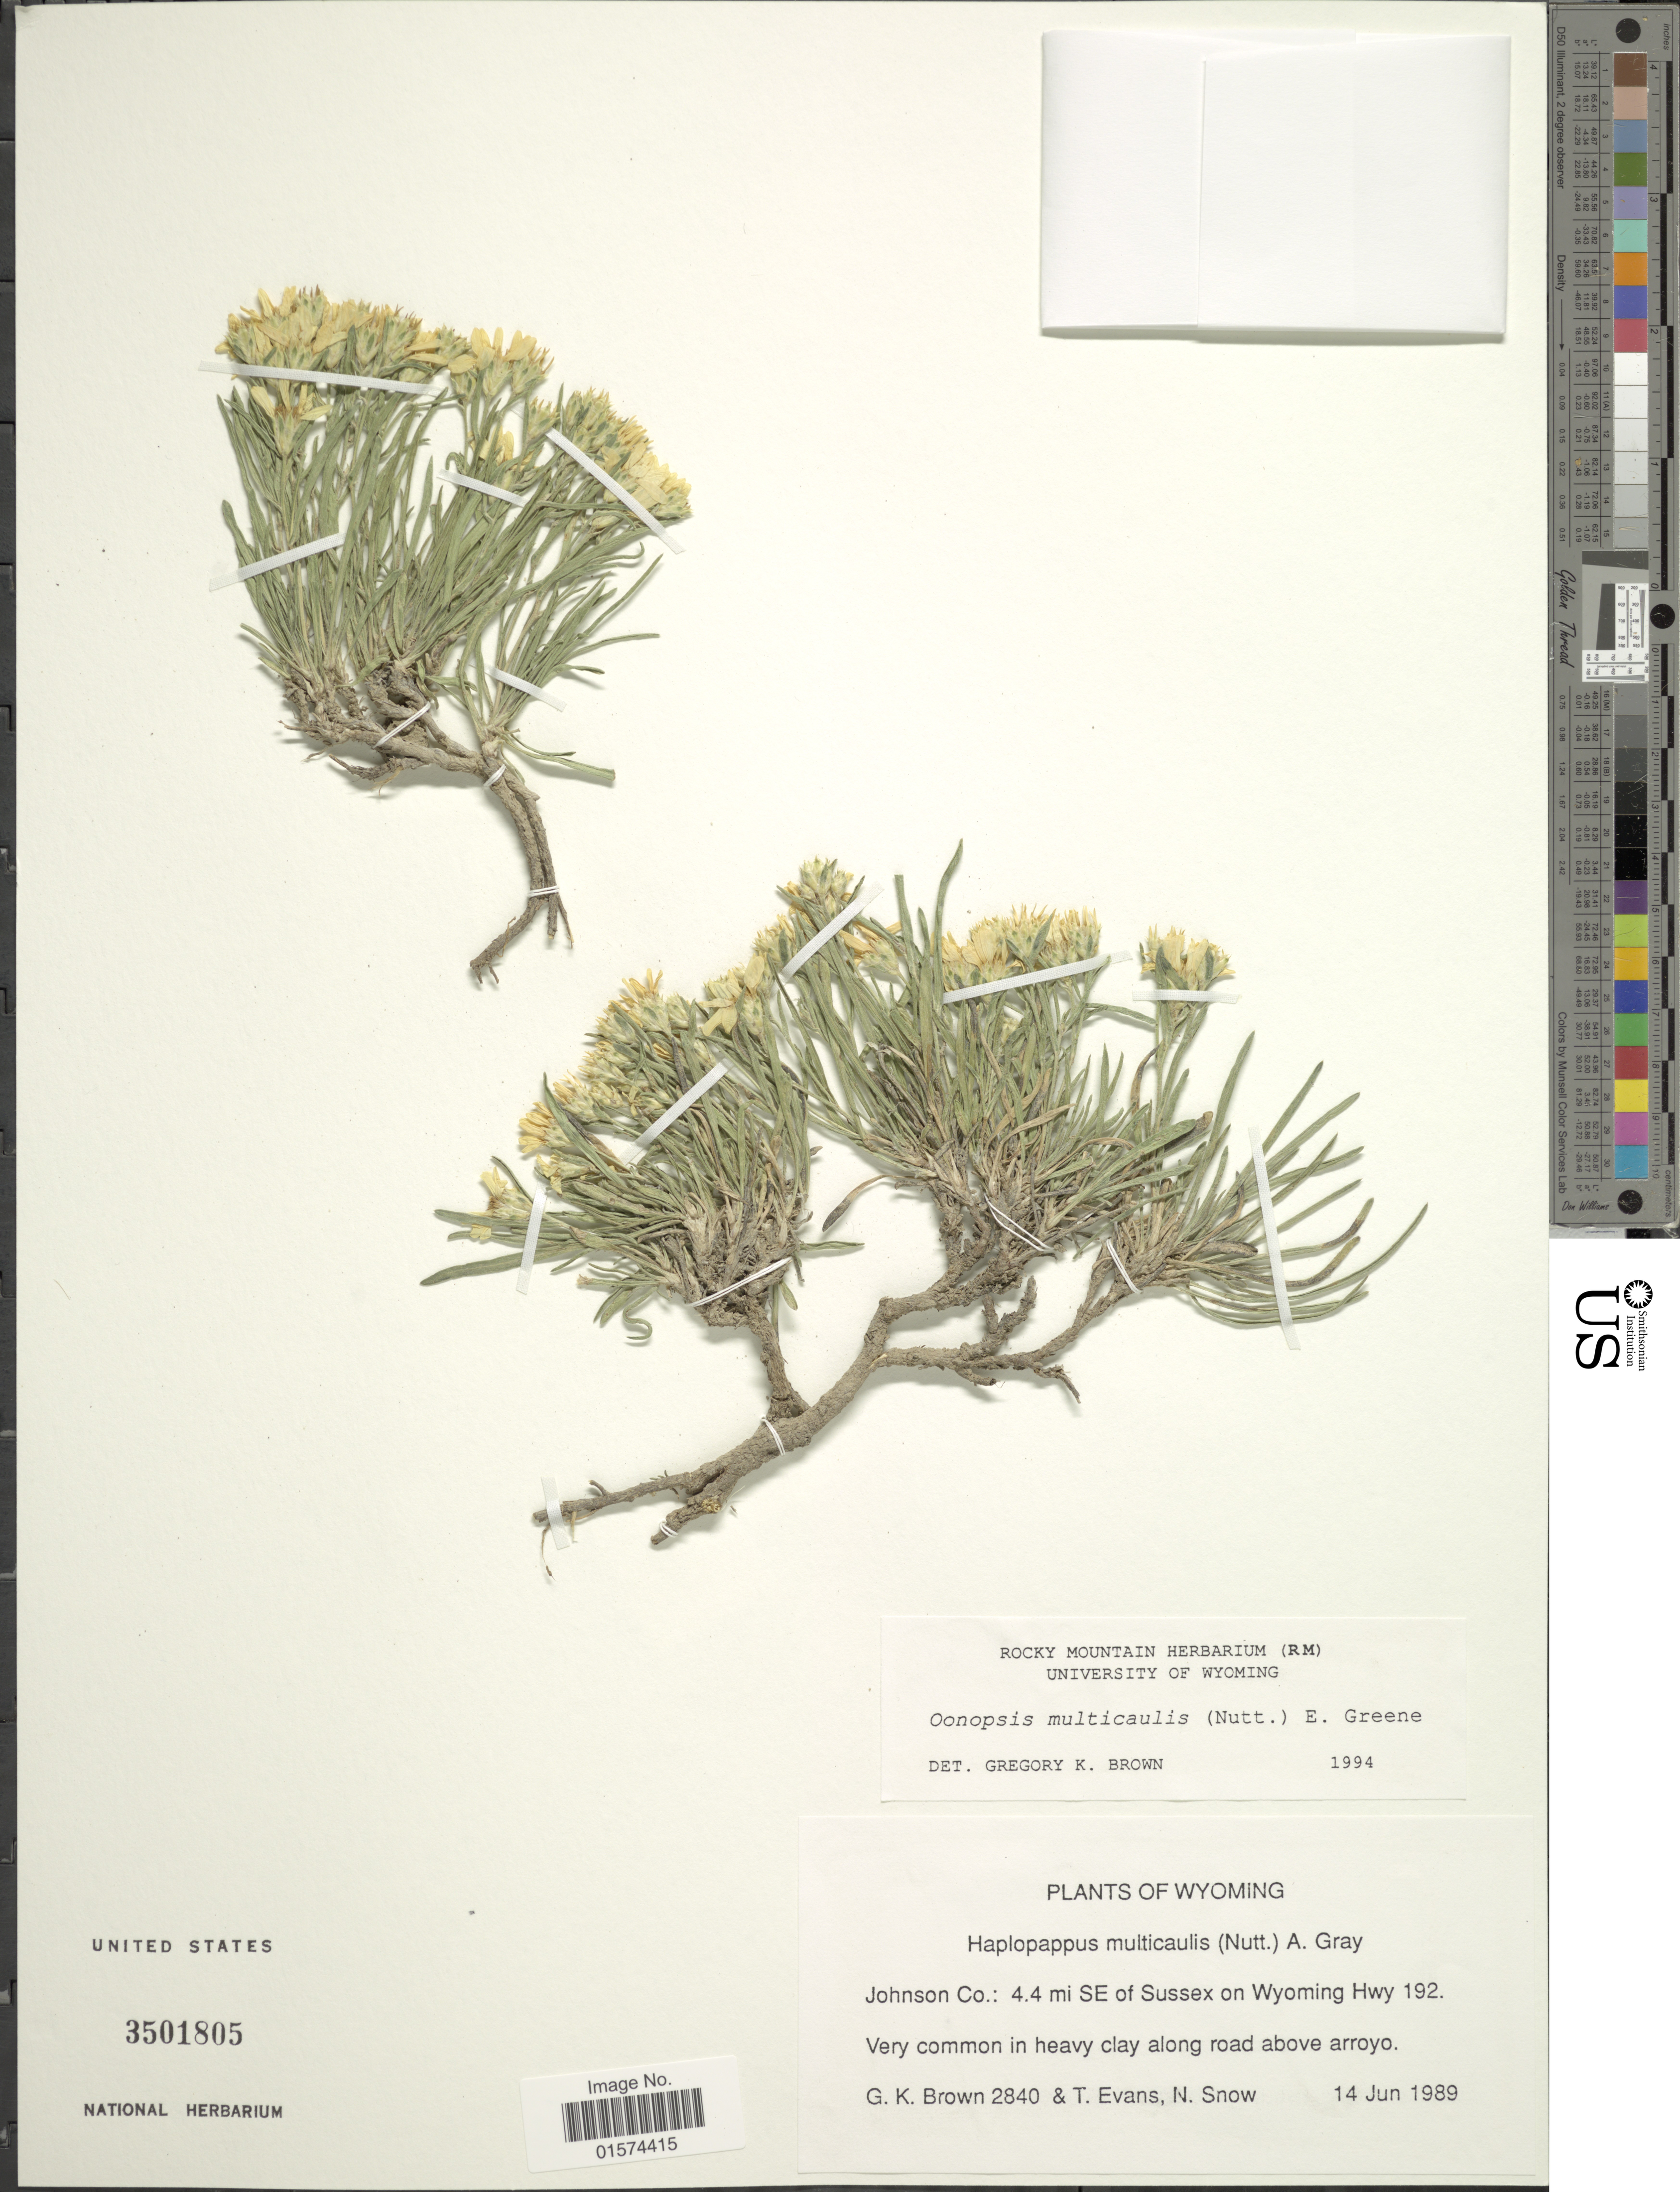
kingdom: Plantae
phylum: Tracheophyta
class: Magnoliopsida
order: Asterales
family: Asteraceae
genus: Oonopsis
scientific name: Oonopsis multicaulis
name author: (Nutt.) Greene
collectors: G. K. Brown & T. Evans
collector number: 2840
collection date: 1989-06-14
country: United States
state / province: Wyoming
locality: Johnson Co.: 4.4 mi SE of Sussex on Wyoming Hwy 192, Very common in heavy clay along road above arroyo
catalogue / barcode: US 3501805